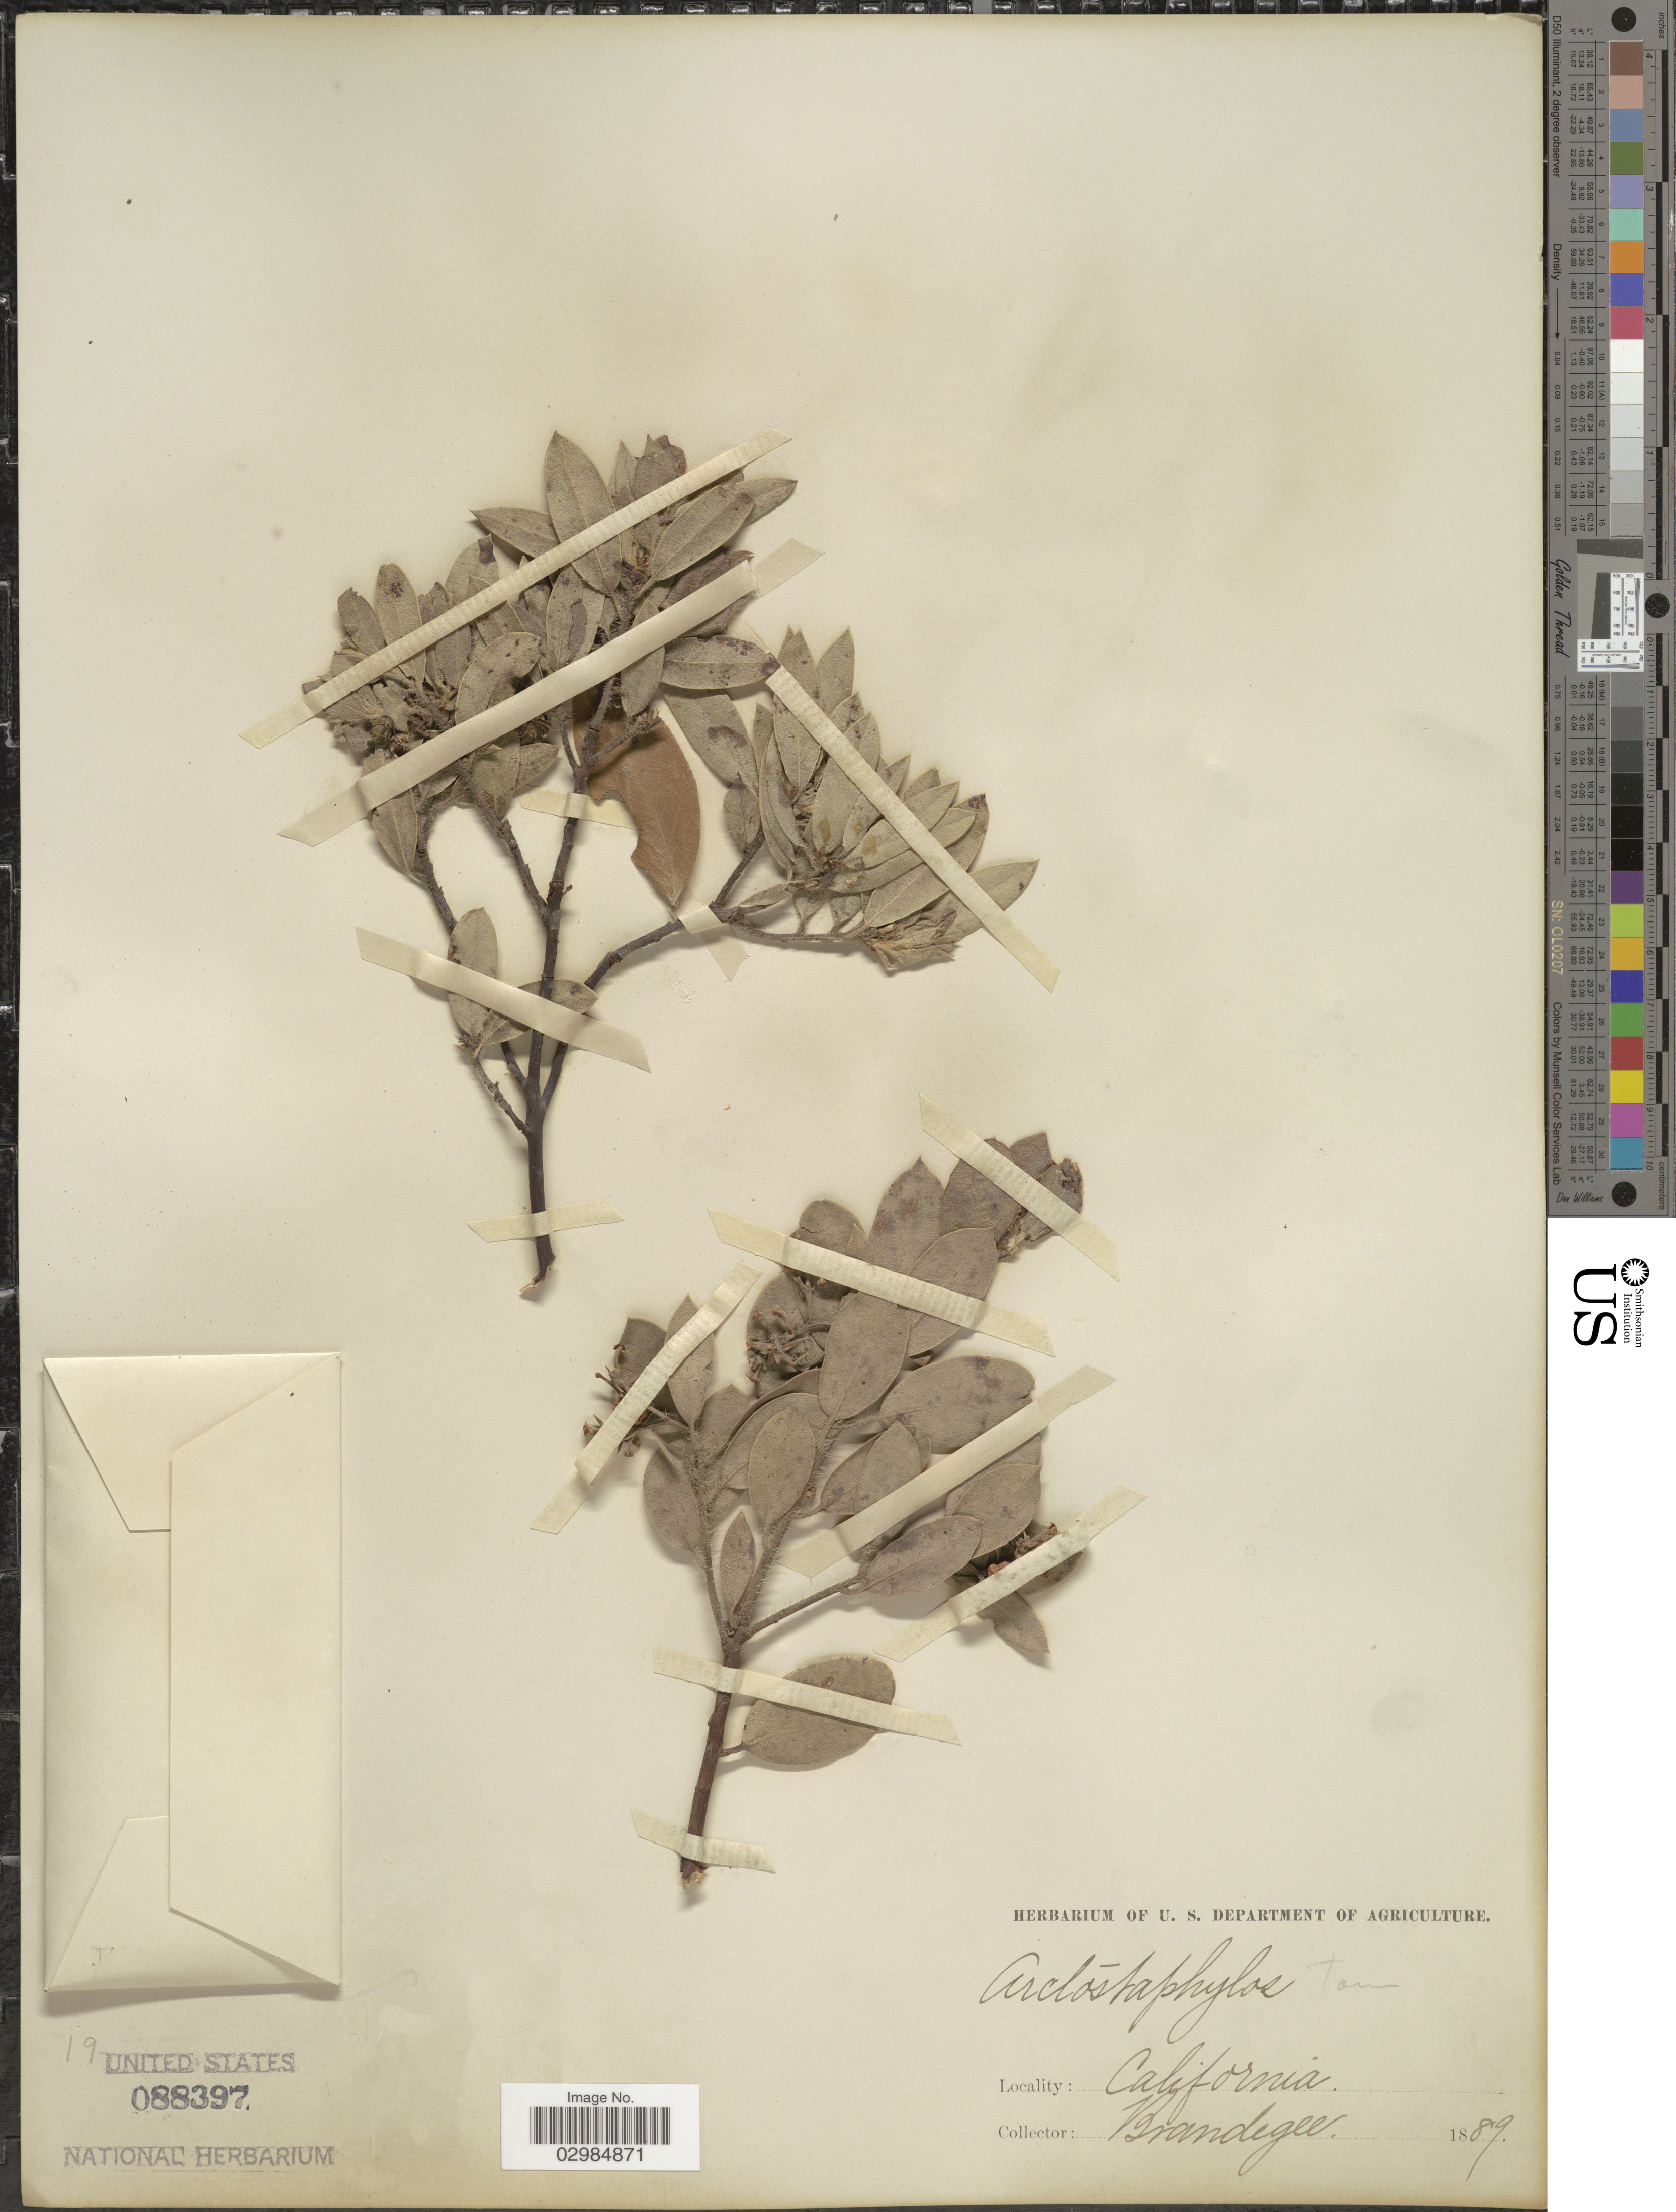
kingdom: Plantae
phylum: Tracheophyta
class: Magnoliopsida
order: Ericales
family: Ericaceae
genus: Arctostaphylos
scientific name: Arctostaphylos tomentosa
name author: (Pursh) Lindl.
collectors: -- Brandegee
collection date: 1889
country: United States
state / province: California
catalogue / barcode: US 88397